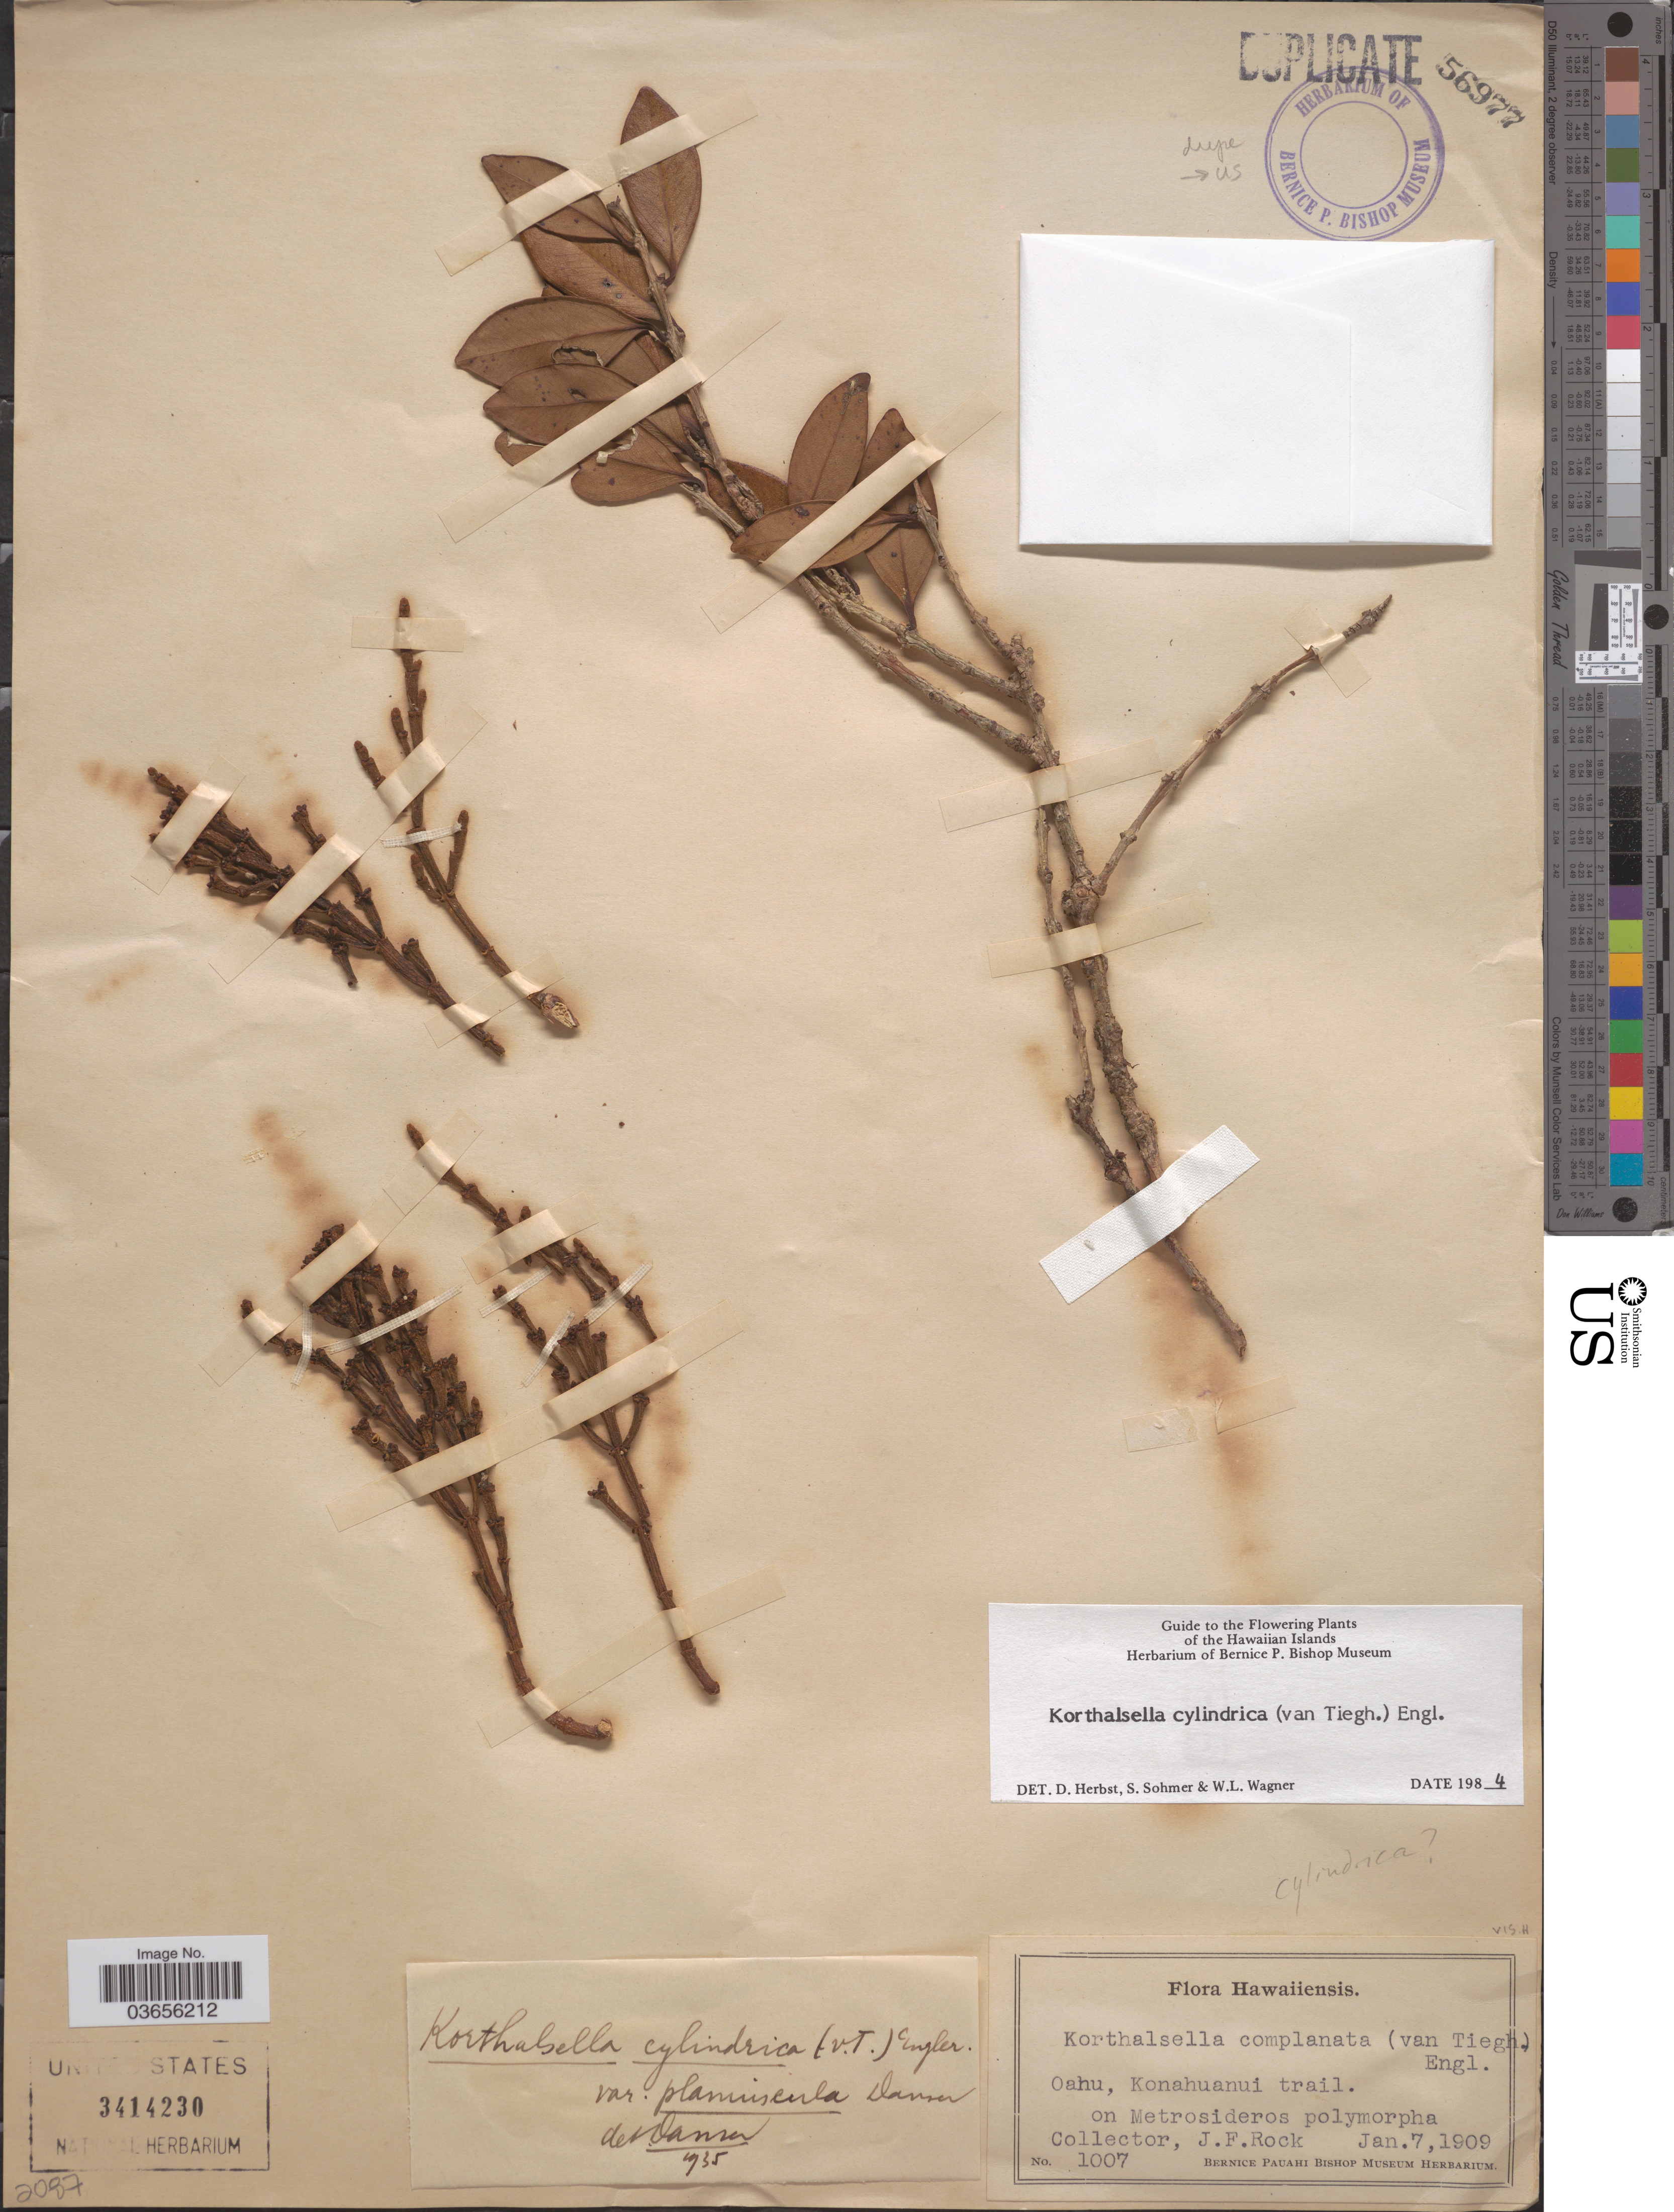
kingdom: Plantae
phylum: Tracheophyta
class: Magnoliopsida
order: Santalales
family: Viscaceae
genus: Korthalsella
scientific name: Korthalsella cylindrica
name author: (Tiegh.) Engl.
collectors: J. Rock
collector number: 1007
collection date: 1909-01-07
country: United States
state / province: Hawaii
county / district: Honolulu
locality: Oahu, Konahuanui trail.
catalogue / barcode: US 3414230